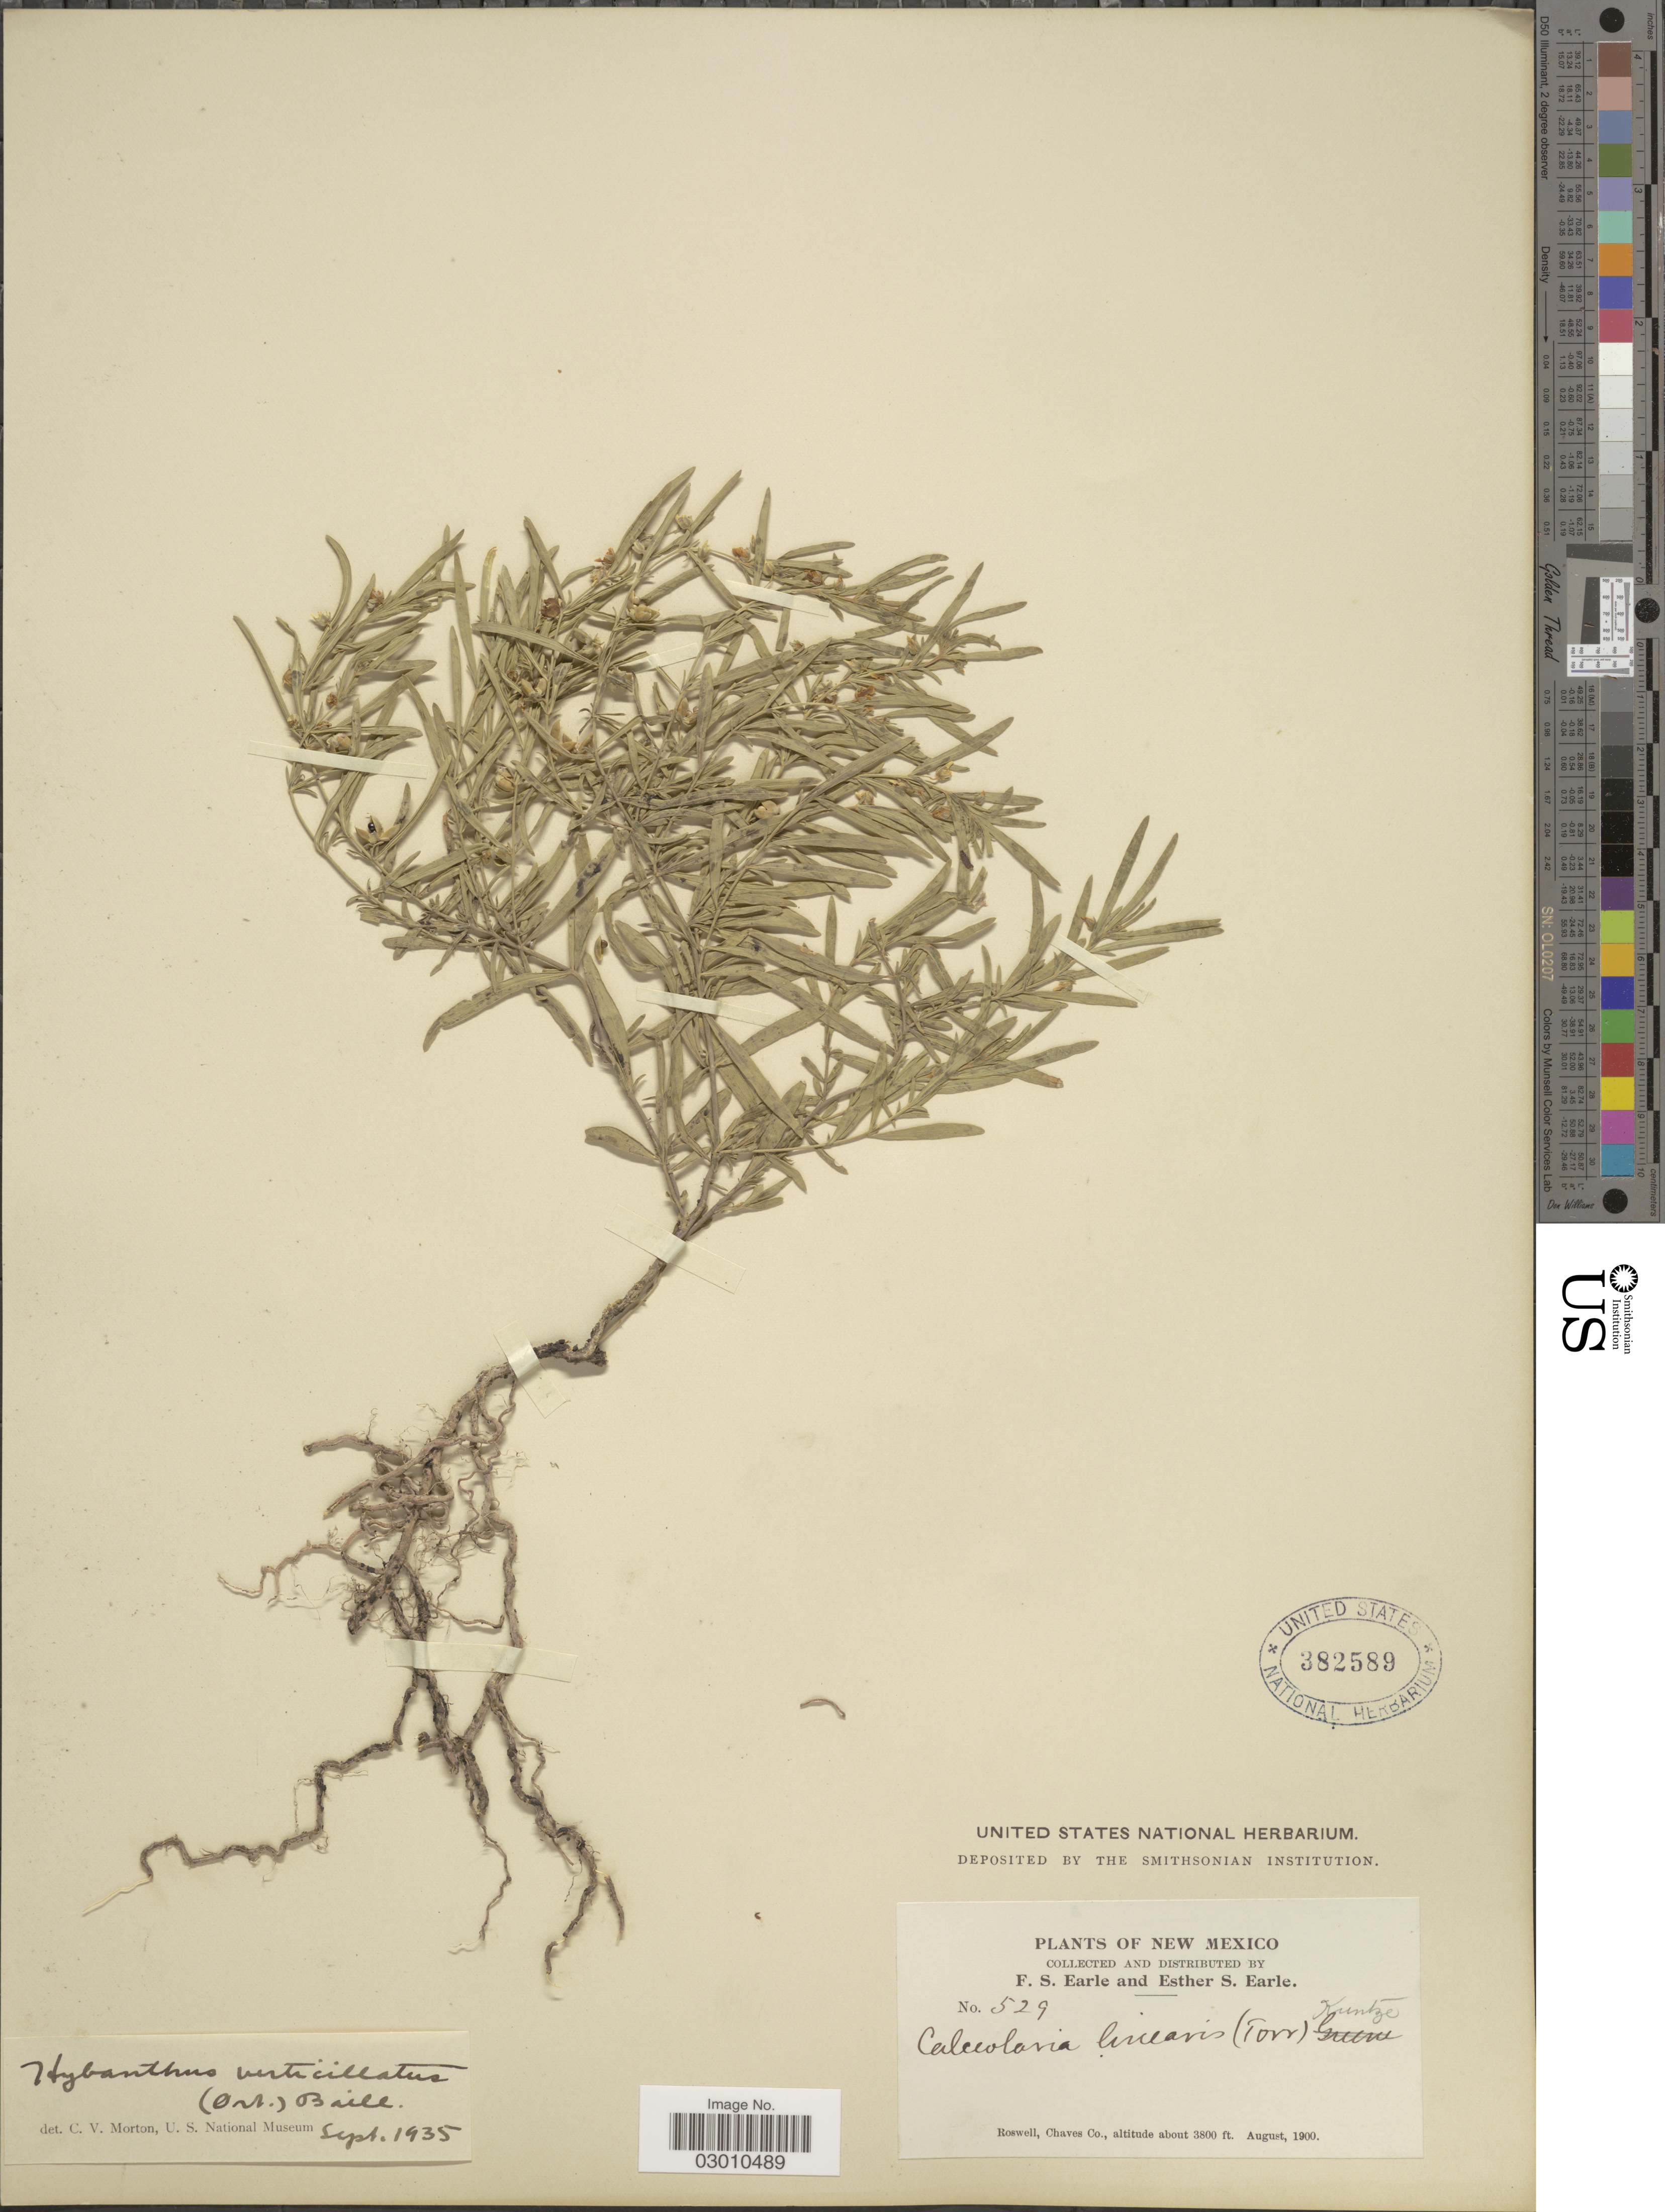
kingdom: Plantae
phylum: Tracheophyta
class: Magnoliopsida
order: Malpighiales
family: Violaceae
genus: Pombalia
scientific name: Pombalia verticillata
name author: (Ortega) Paula-Souza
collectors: F. S. Earle & E. S. Earle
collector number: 529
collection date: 1900-08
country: United States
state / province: New Mexico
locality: Roswell, Chaves Co.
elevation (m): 1158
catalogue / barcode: US 382589